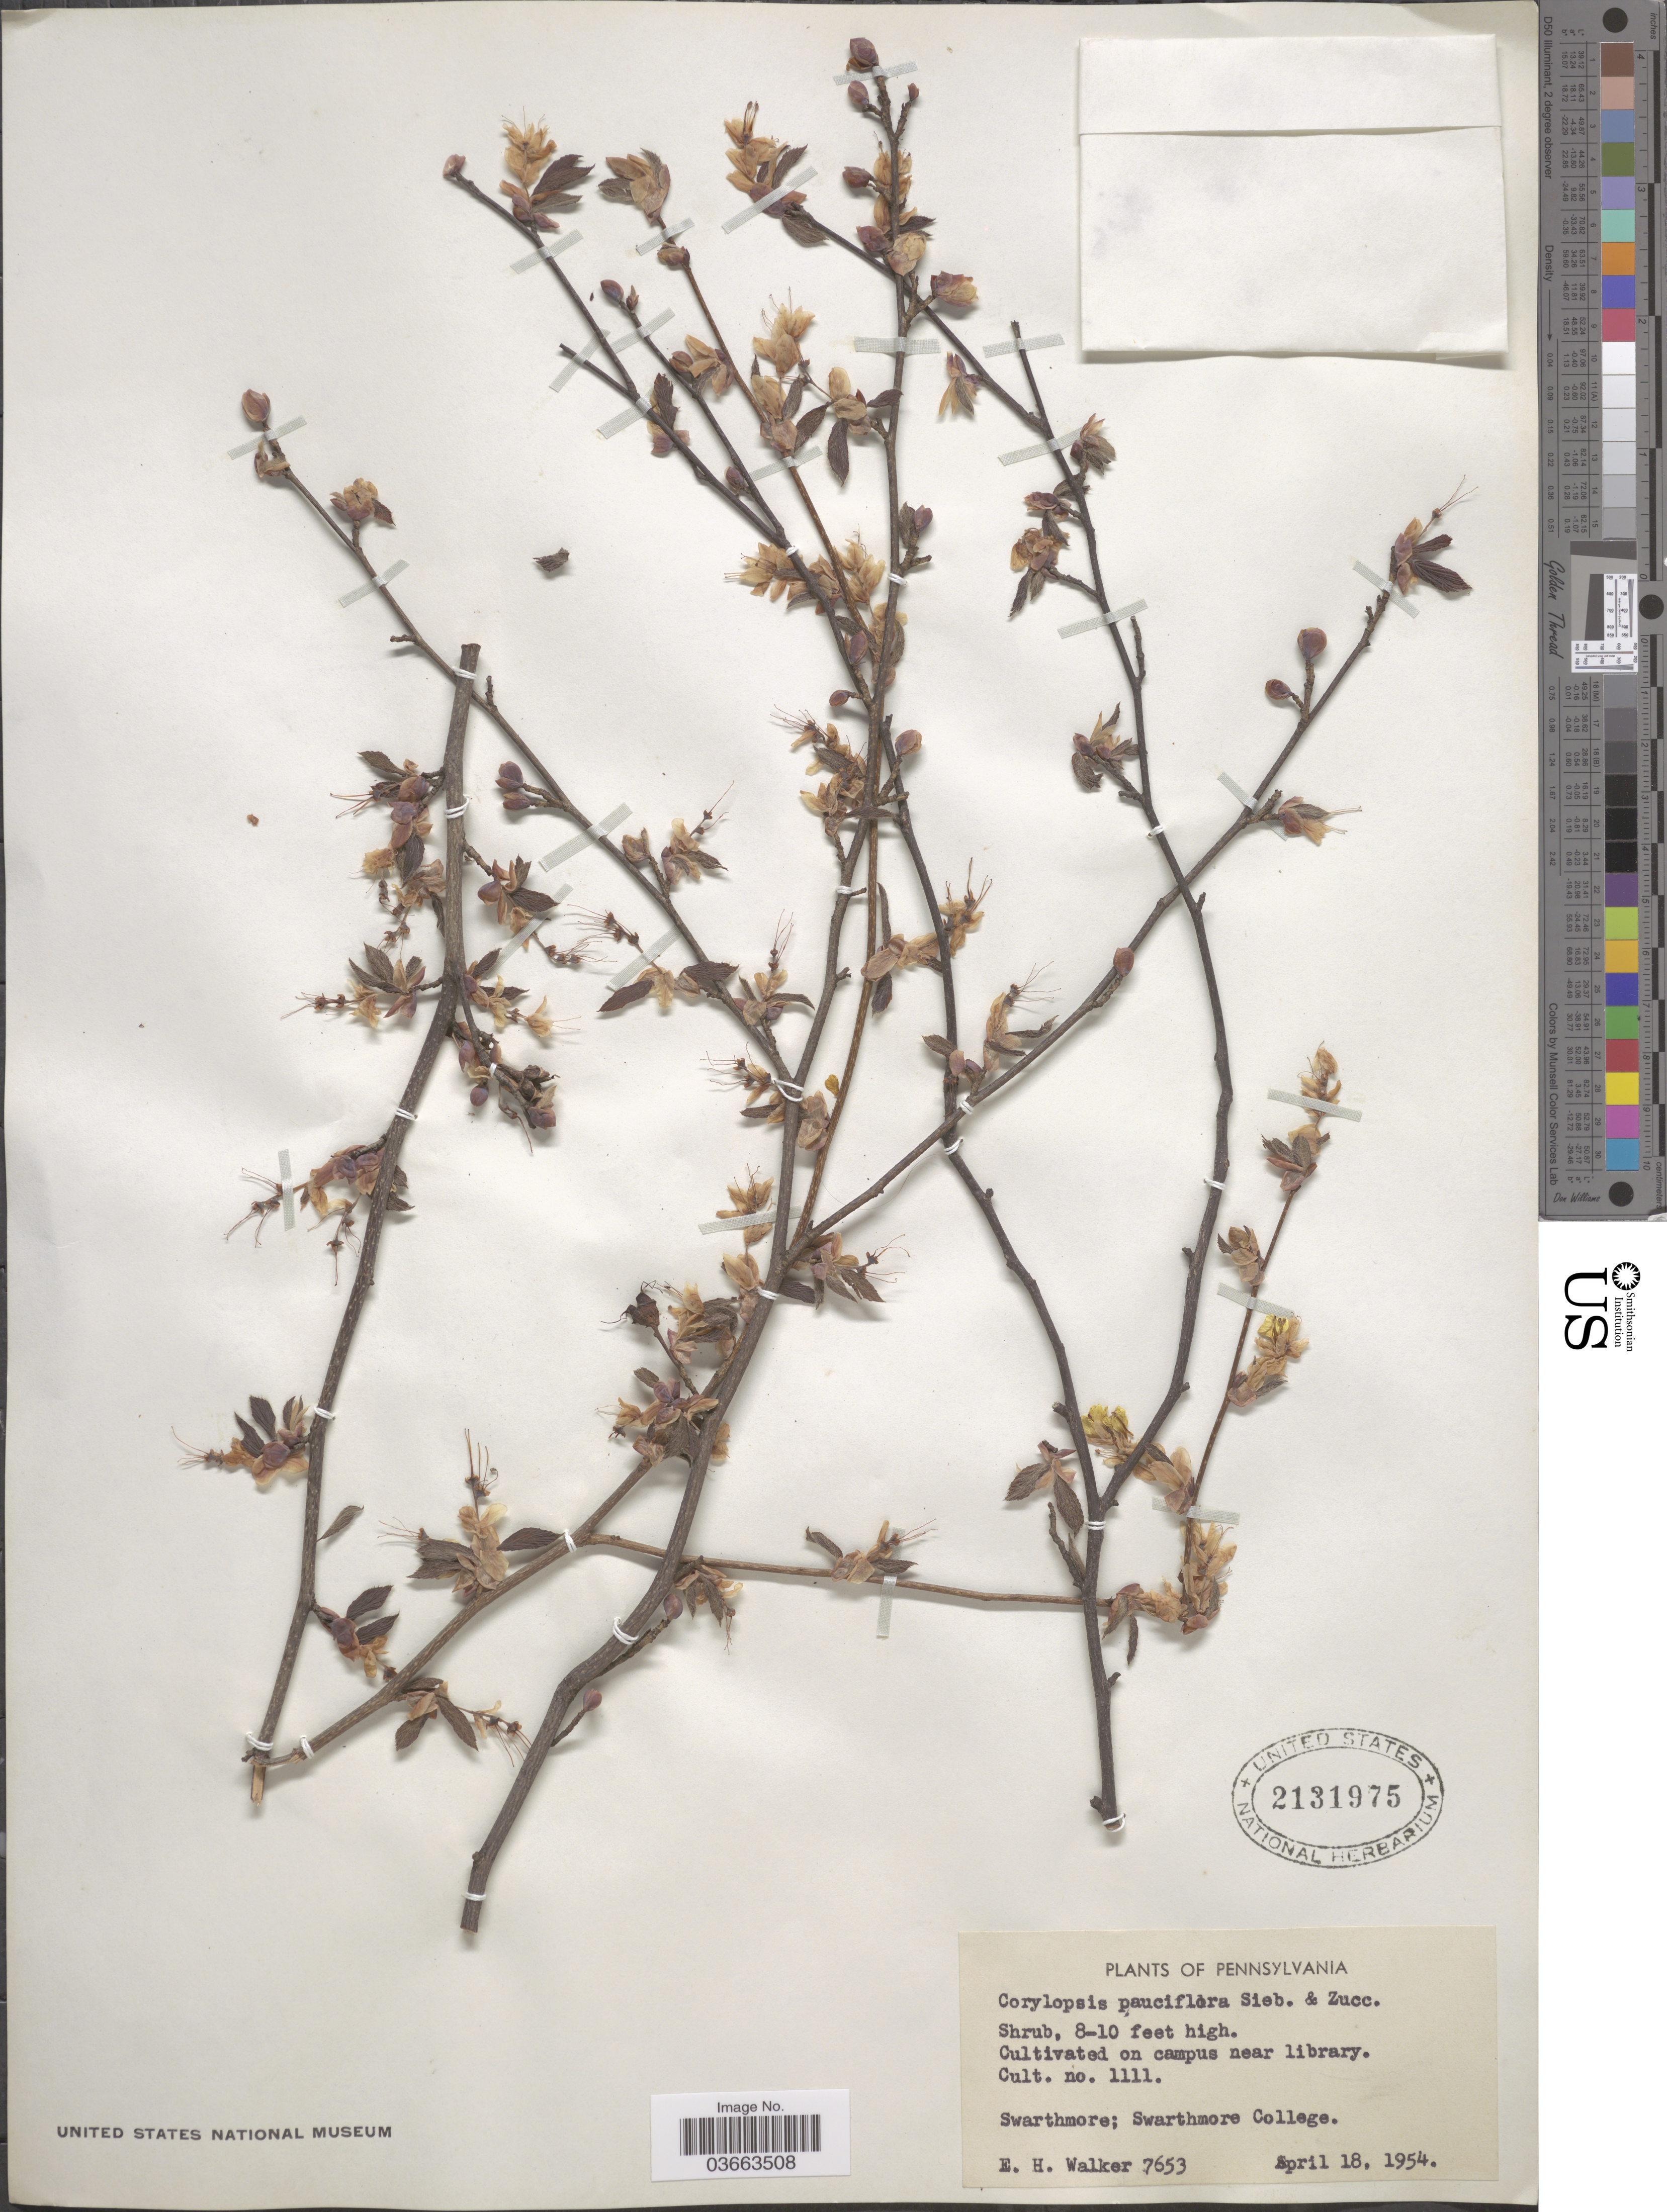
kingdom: Plantae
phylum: Tracheophyta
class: Magnoliopsida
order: Saxifragales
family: Hamamelidaceae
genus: Corylopsis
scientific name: Corylopsis pauciflora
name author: Siebold & Zucc.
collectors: E. H. Walker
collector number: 7653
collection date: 1954-04-18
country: United States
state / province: Pennsylvania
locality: On campus near library. Swarthmore; Swarthmore College.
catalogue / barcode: US 2131975